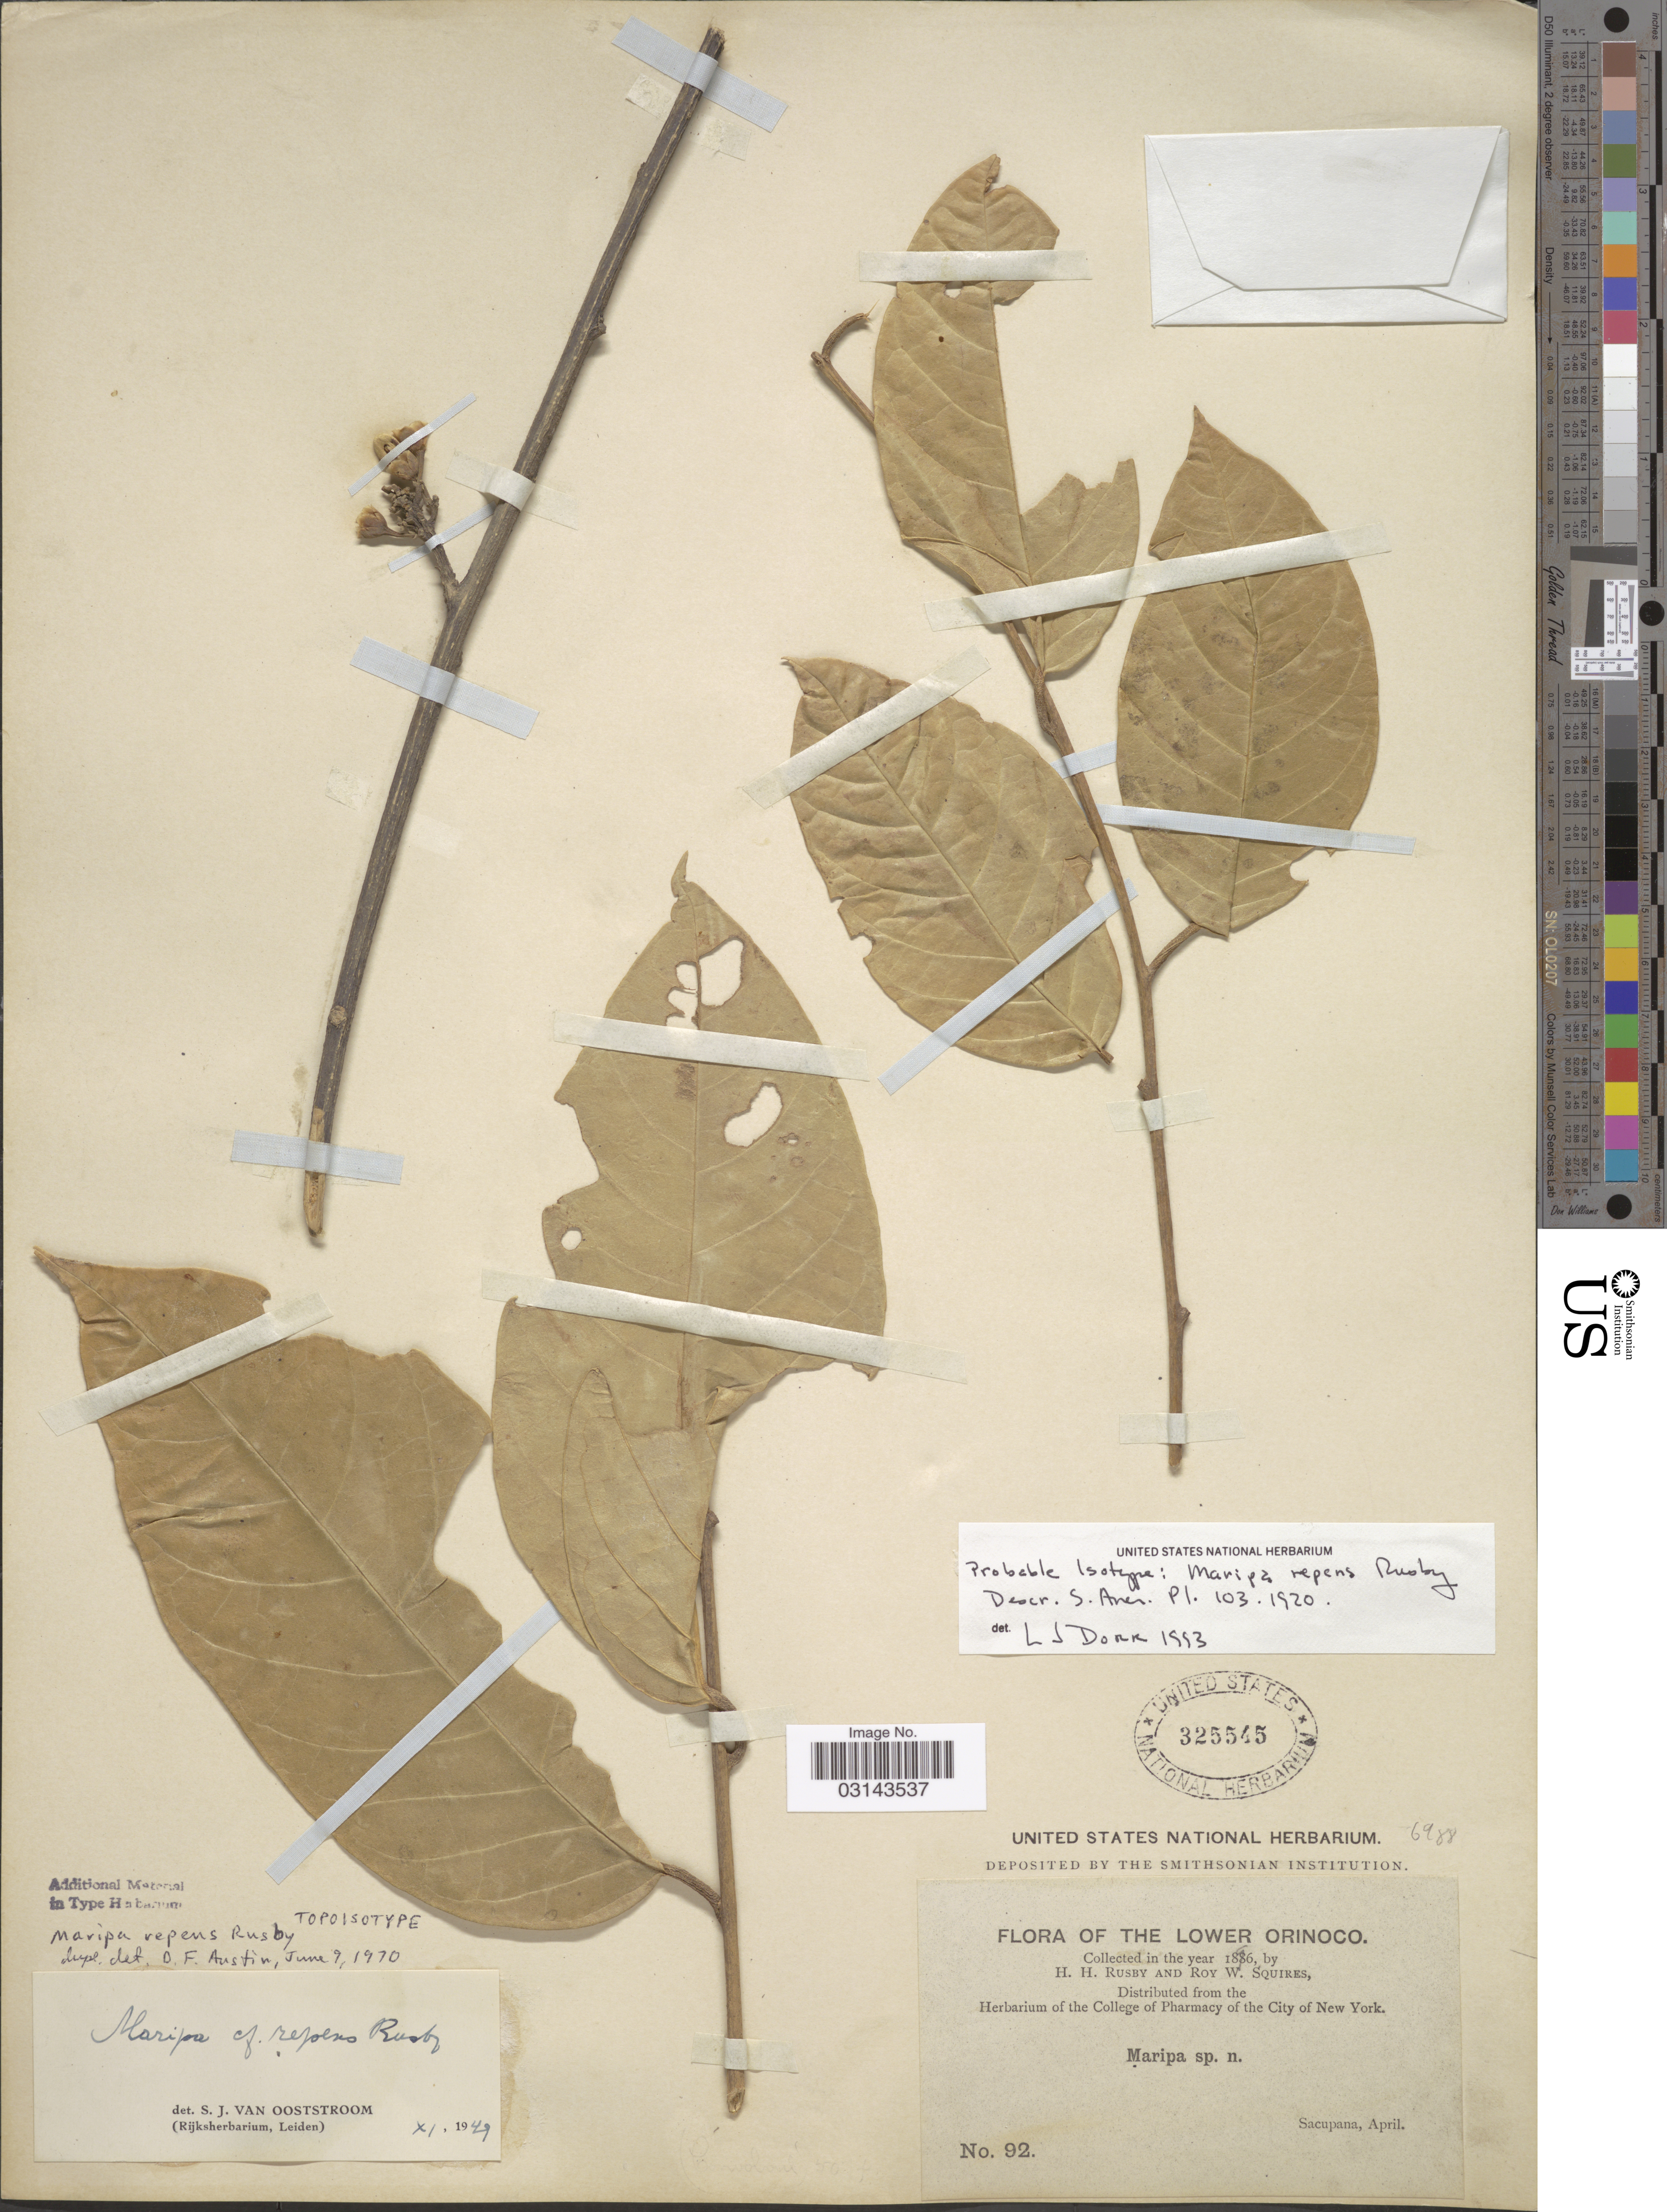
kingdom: Plantae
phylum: Tracheophyta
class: Magnoliopsida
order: Solanales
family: Convolvulaceae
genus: Maripa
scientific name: Maripa repens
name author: Rusby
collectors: H. H. Rusby & R. Squires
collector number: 92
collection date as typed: April 1896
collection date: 1896-04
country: Venezuela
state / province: Delta Amacuro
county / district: Antonio Díaz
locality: Lower Orinoco, Sacupana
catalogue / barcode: US 325545